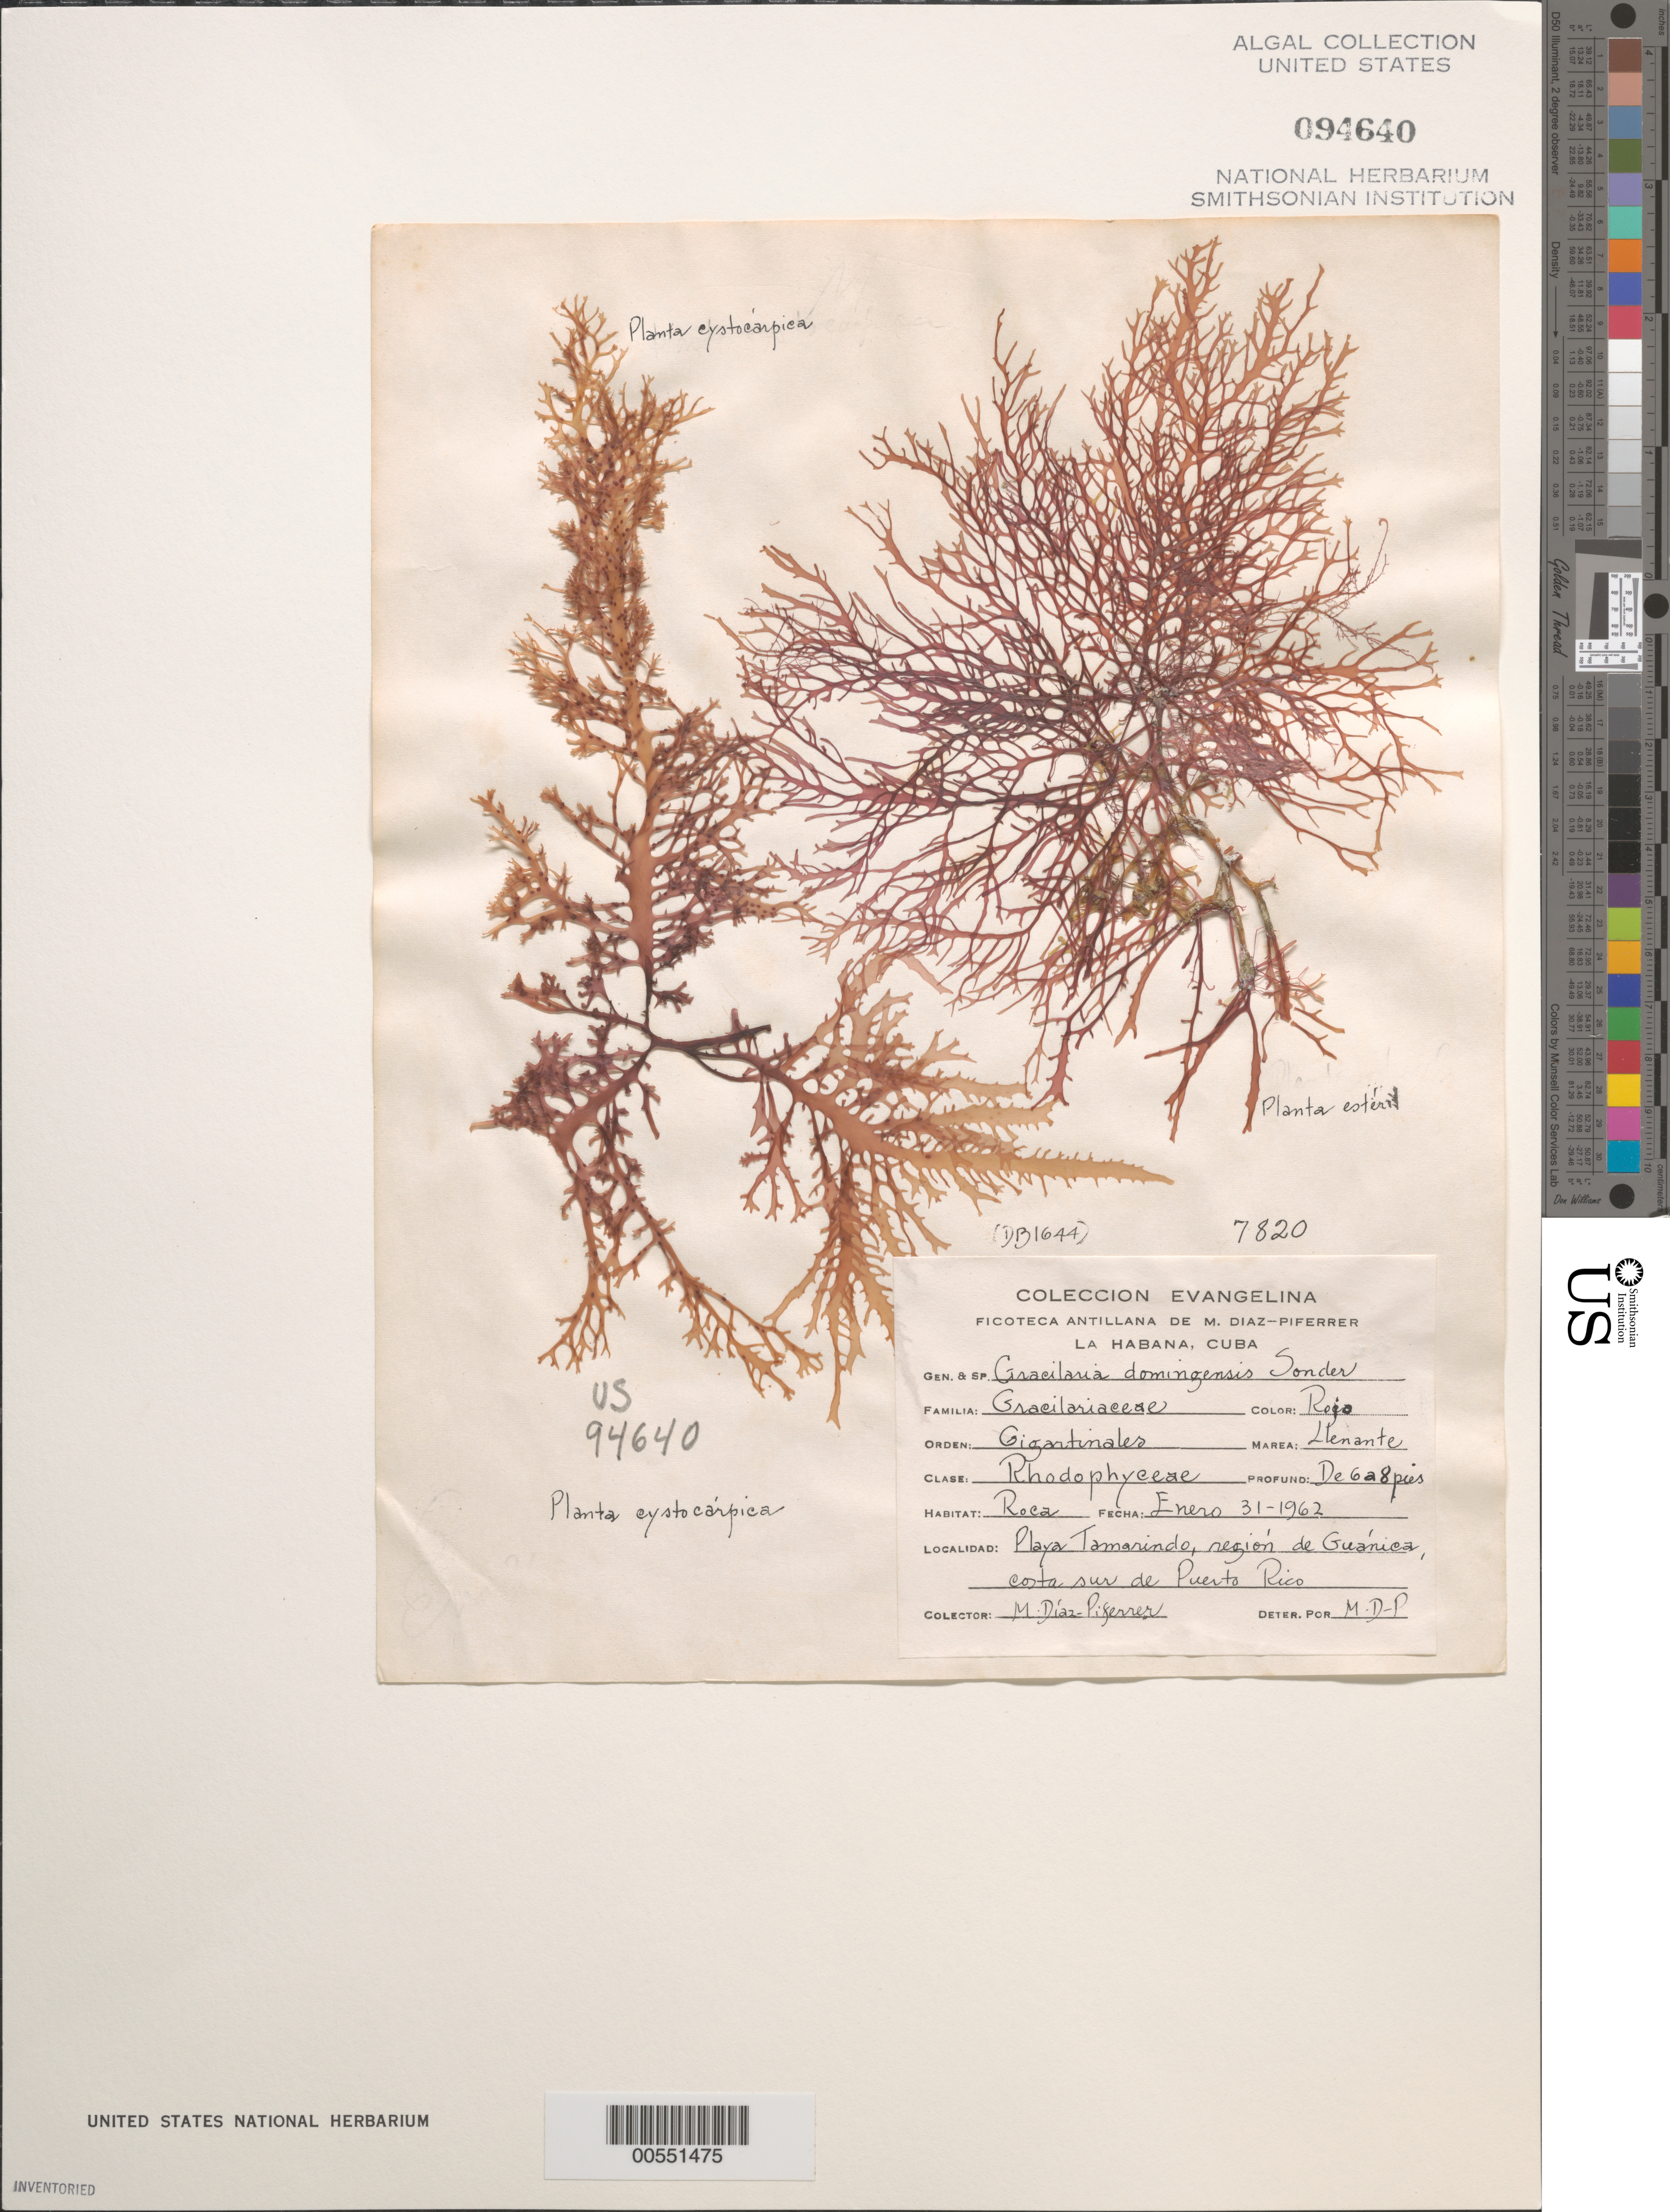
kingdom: Plantae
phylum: Rhodophyta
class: Florideophyceae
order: Gracilariales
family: Gracilariaceae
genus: Gracilaria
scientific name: Gracilaria domingensis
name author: (Kütz.) O.G. Sond. in Dickie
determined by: Diaz-Piferrer, M.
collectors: M. Diaz-Piferrer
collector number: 7820 & DB-1644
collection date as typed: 31 Jan 1962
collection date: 1962-01-31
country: Puerto Rico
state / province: Guanica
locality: Playa tamarindo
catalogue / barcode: US 94640